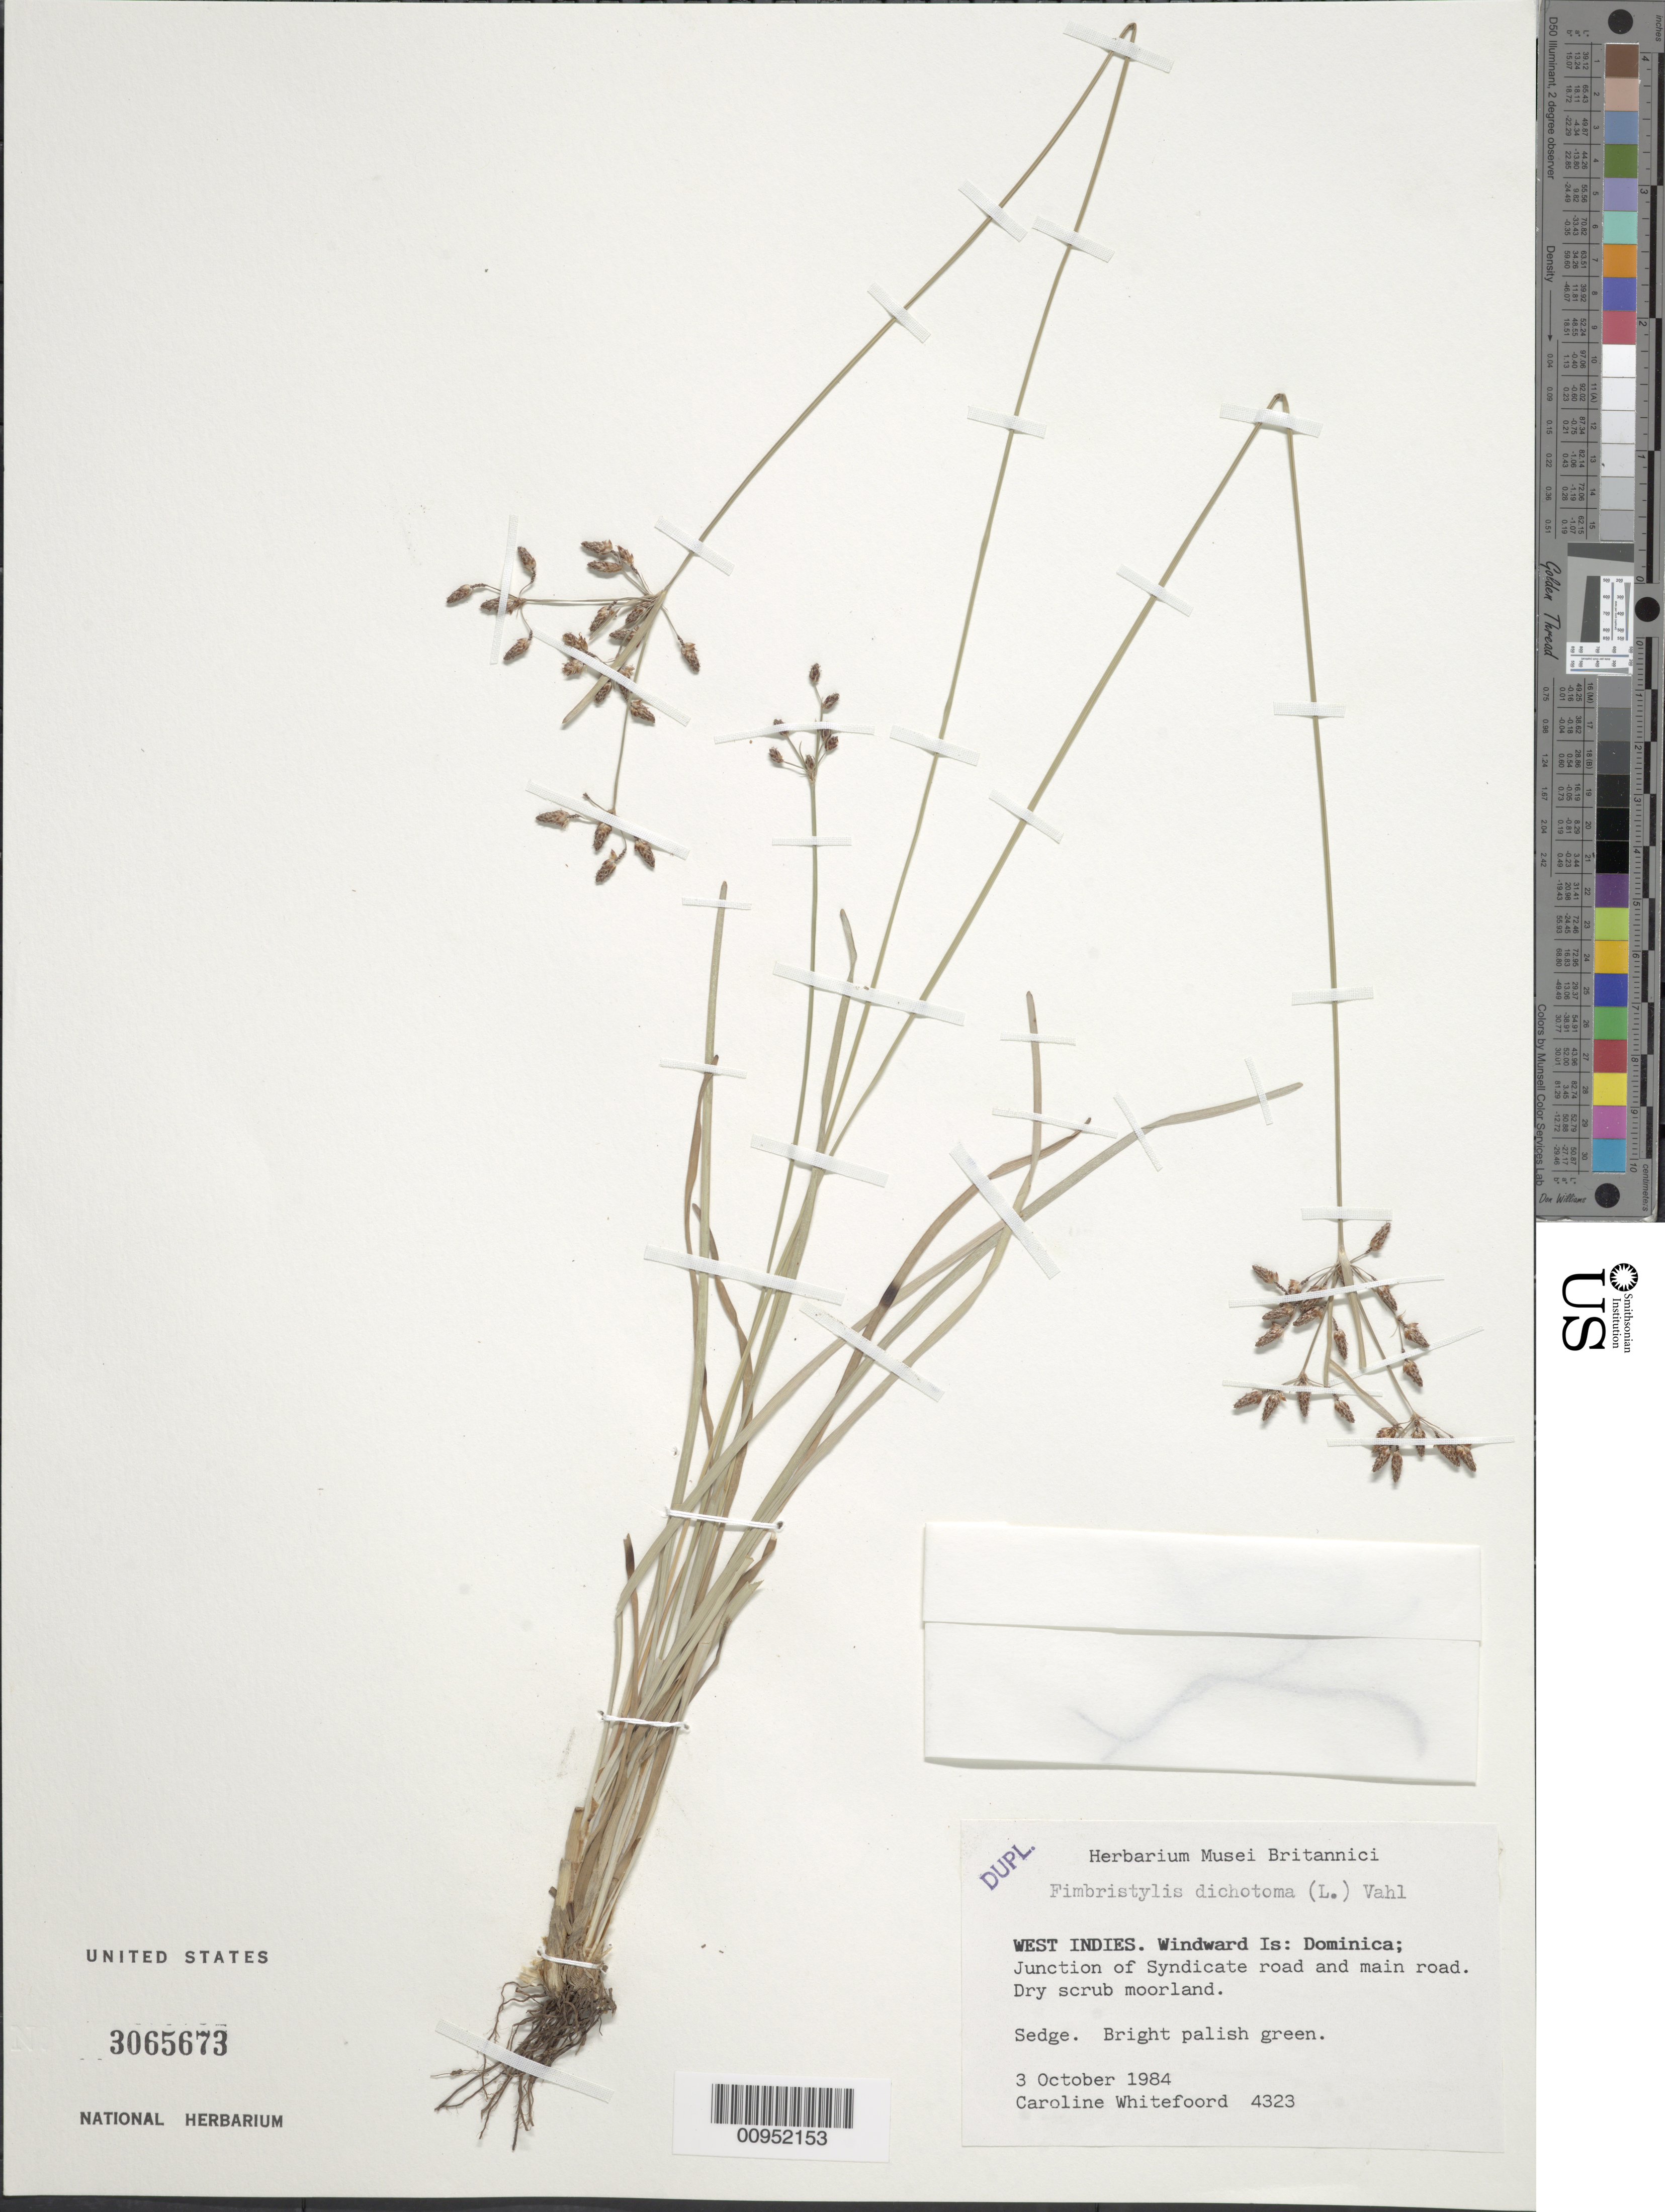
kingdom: Plantae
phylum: Tracheophyta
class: Liliopsida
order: Poales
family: Cyperaceae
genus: Fimbristylis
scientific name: Fimbristylis dichotoma subsp. dichotoma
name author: (L.) Vahl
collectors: C. Whitefoord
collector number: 4323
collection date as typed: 03 Oct 1984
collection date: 1984-10-03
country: Dominica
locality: junction of Syndicate Road and main road, moorland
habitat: Dry scrub moorland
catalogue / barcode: US 3065673